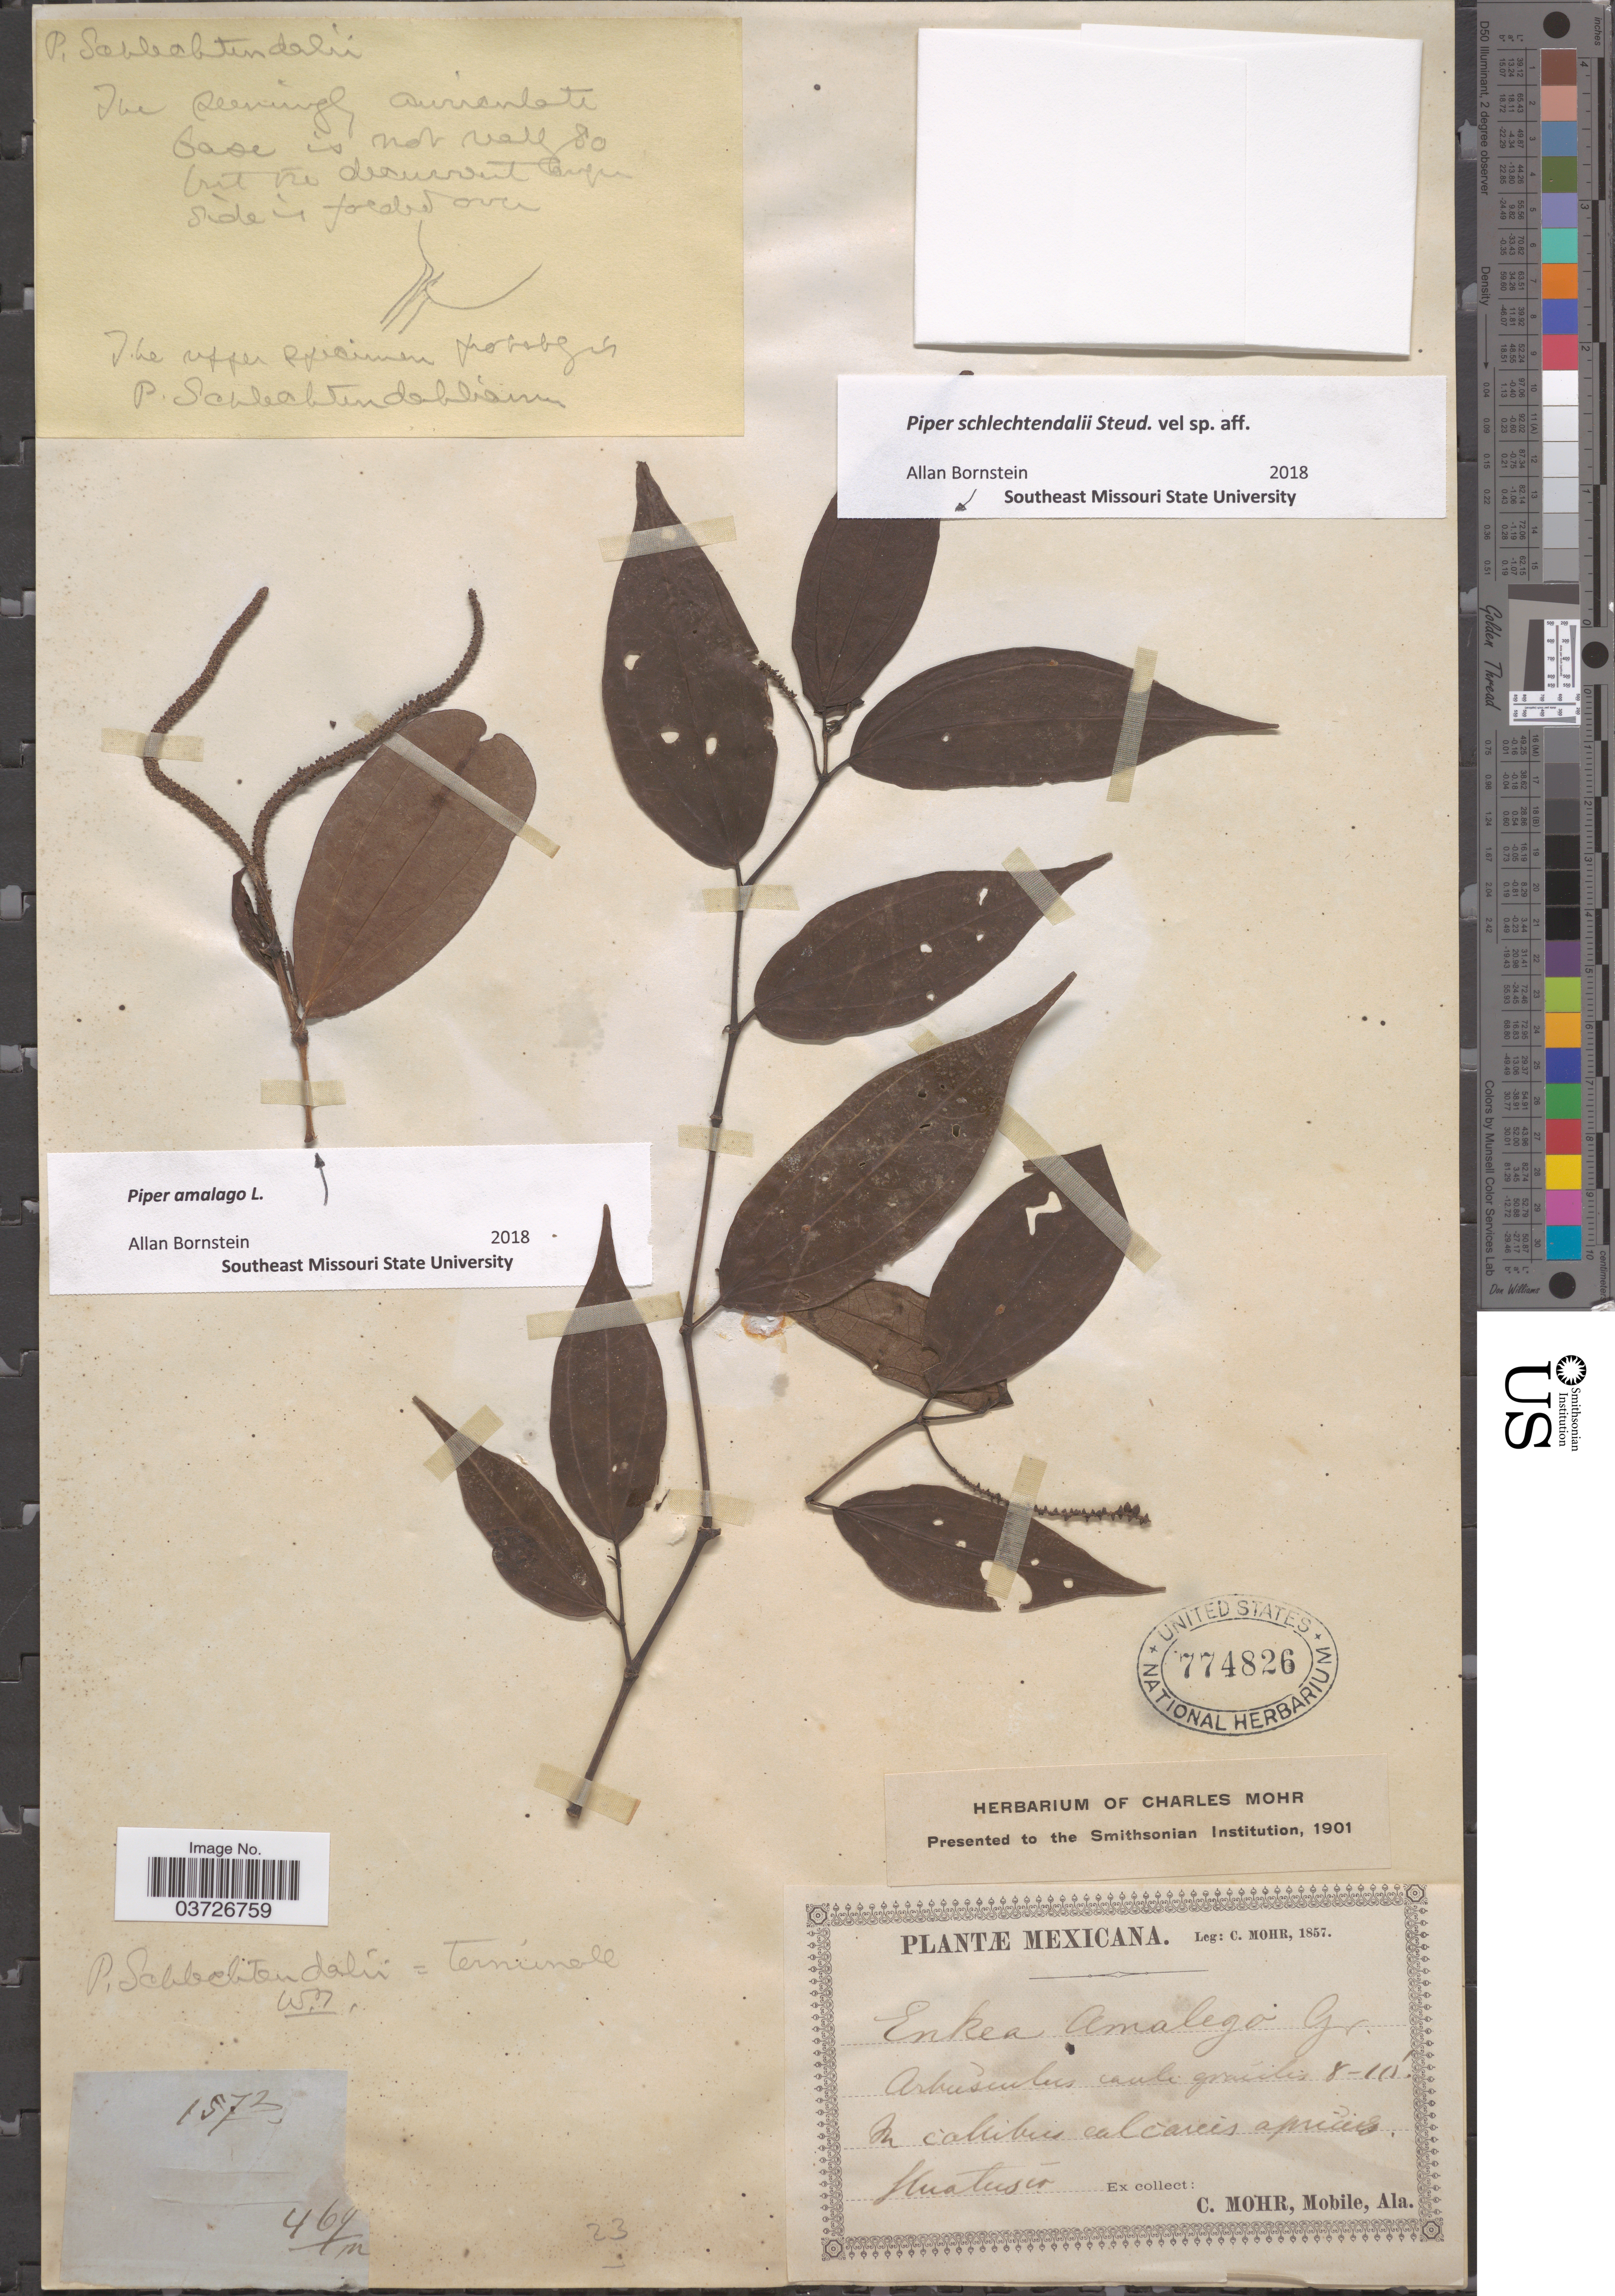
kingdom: Plantae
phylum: Tracheophyta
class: Magnoliopsida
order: Piperales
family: Piperaceae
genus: Piper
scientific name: Piper amalago var. medium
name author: (Jacq.) Yunck.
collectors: Mohr, C. T. (herbarium)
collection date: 1857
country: Mexico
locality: In collibus calcareis apridis Huatusco.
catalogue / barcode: US 774826